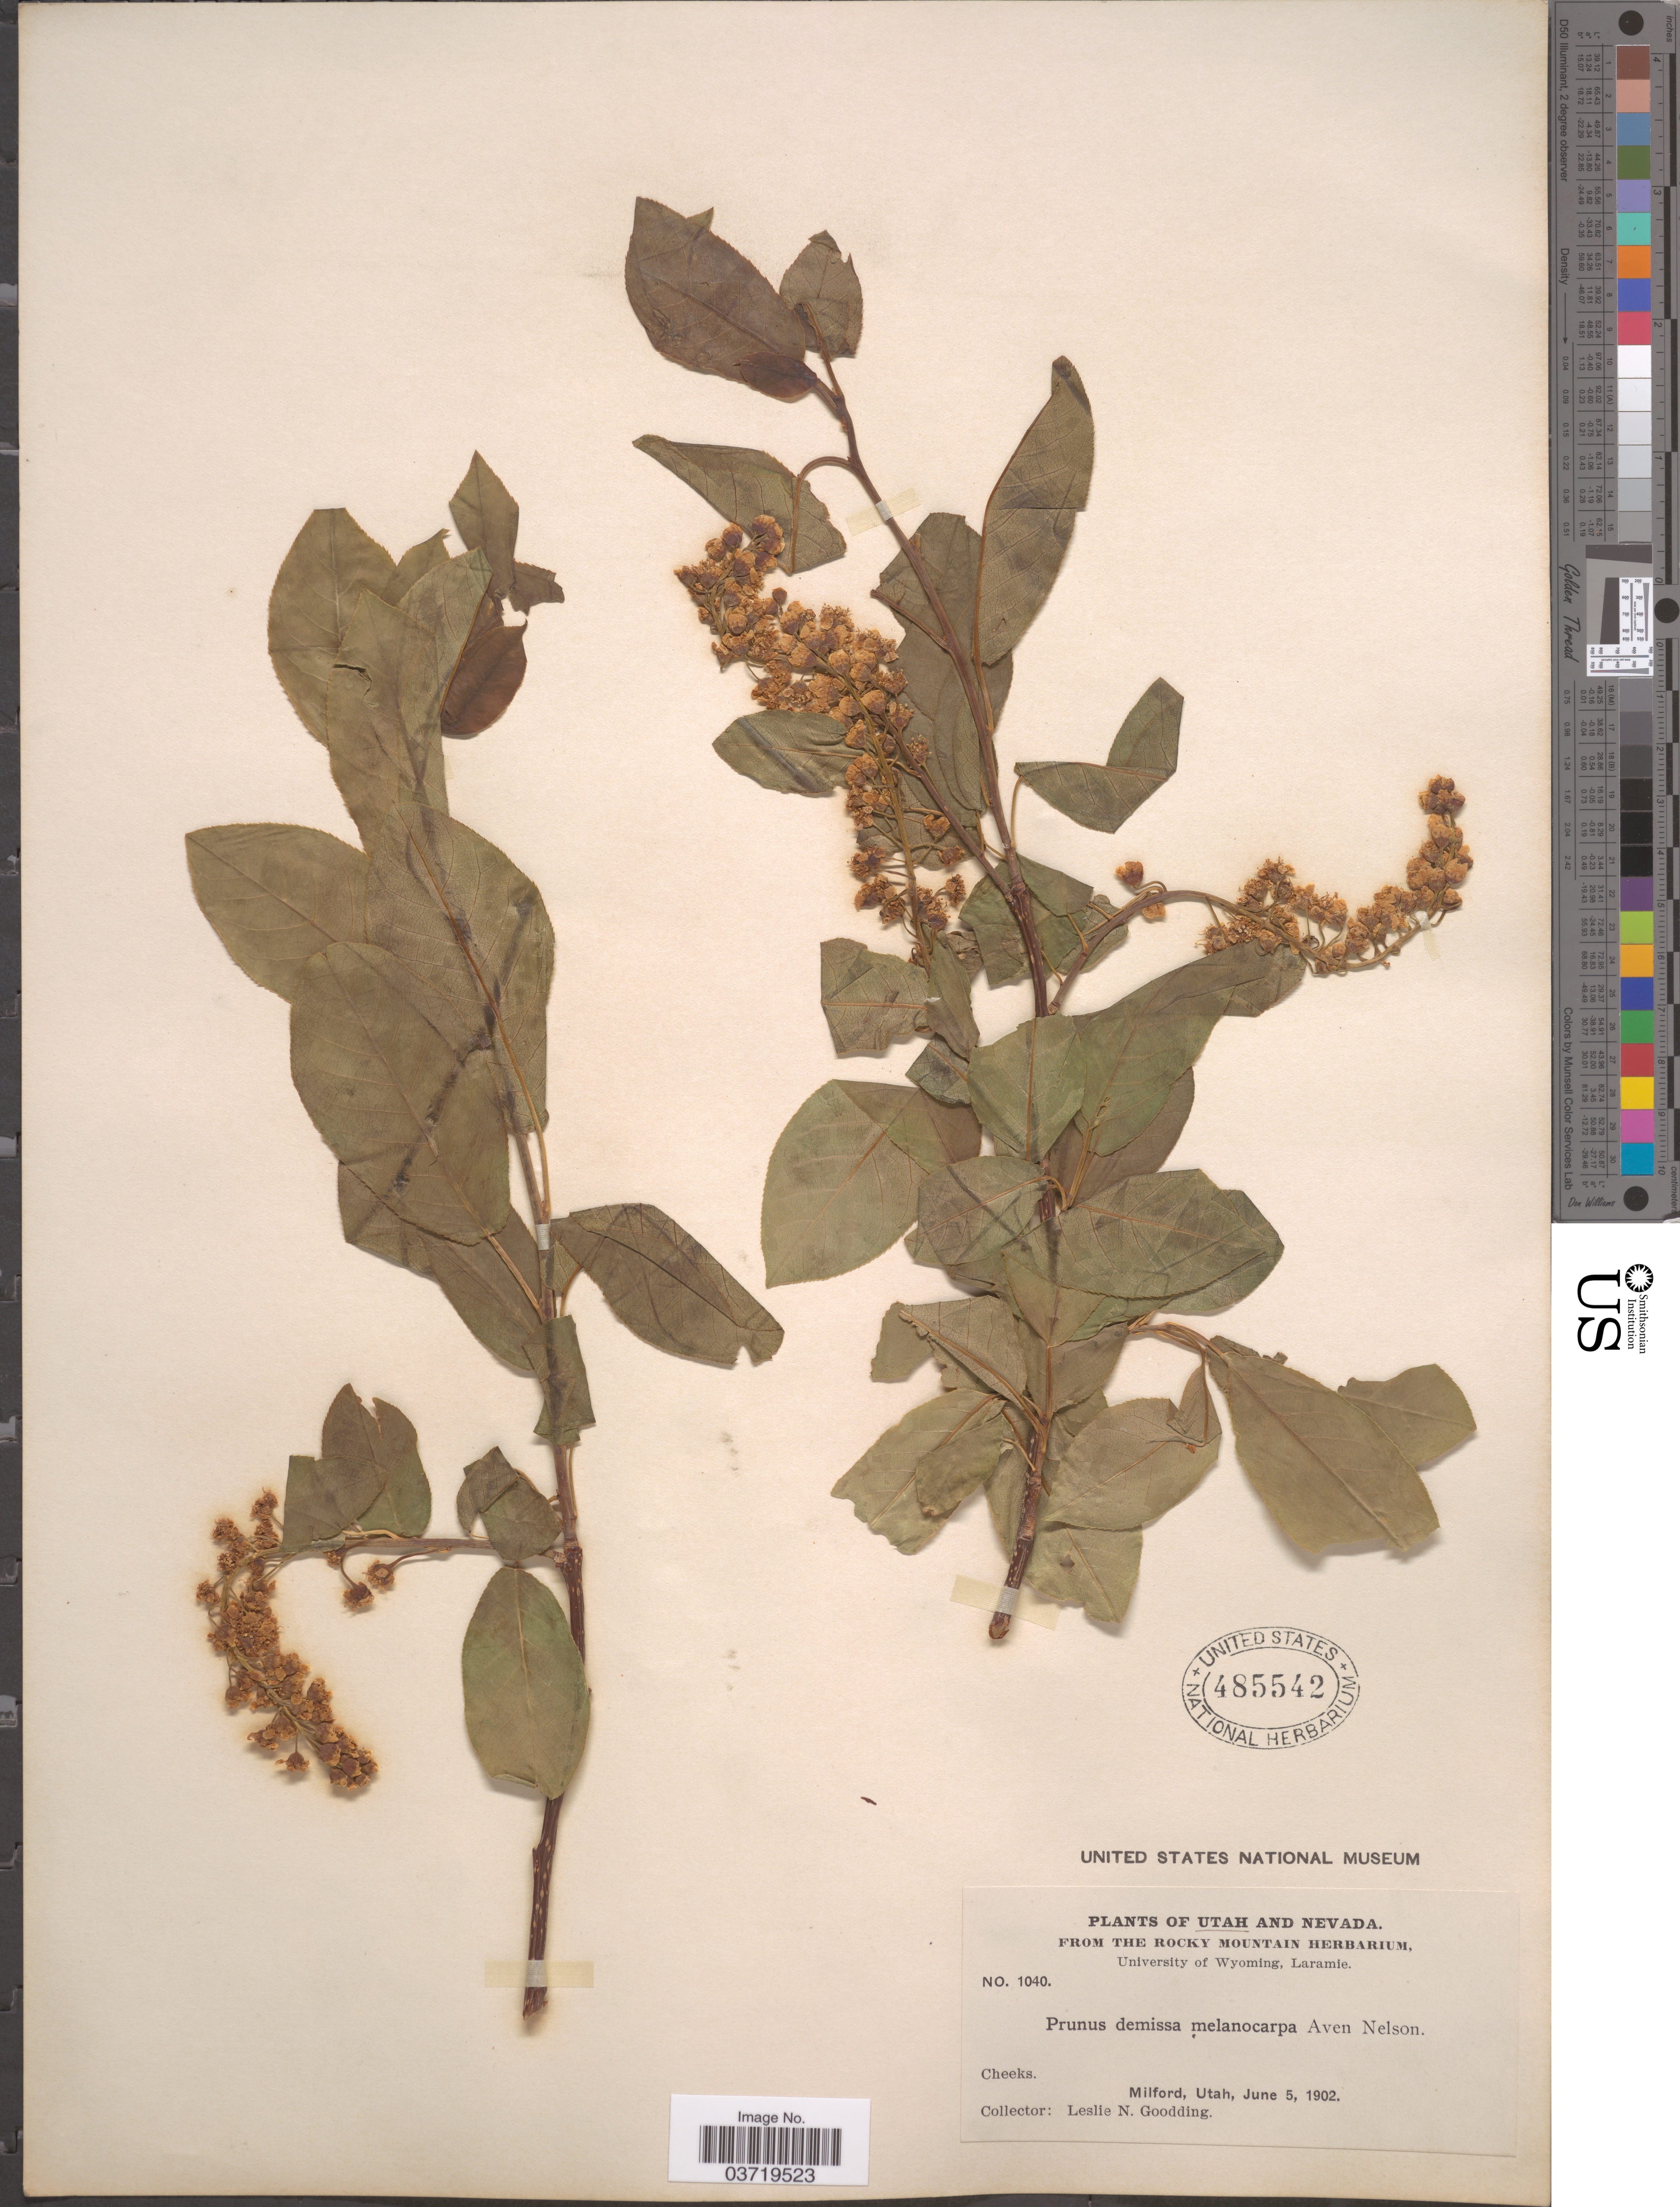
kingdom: Plantae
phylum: Tracheophyta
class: Magnoliopsida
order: Rosales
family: Rosaceae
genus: Prunus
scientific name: Prunus virginiana var. demissa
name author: (Nutt.) Torr.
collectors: L. N. Goodding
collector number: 1040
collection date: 1902-06-05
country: United States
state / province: Utah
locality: Cheeks. Milford.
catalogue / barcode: US 485542